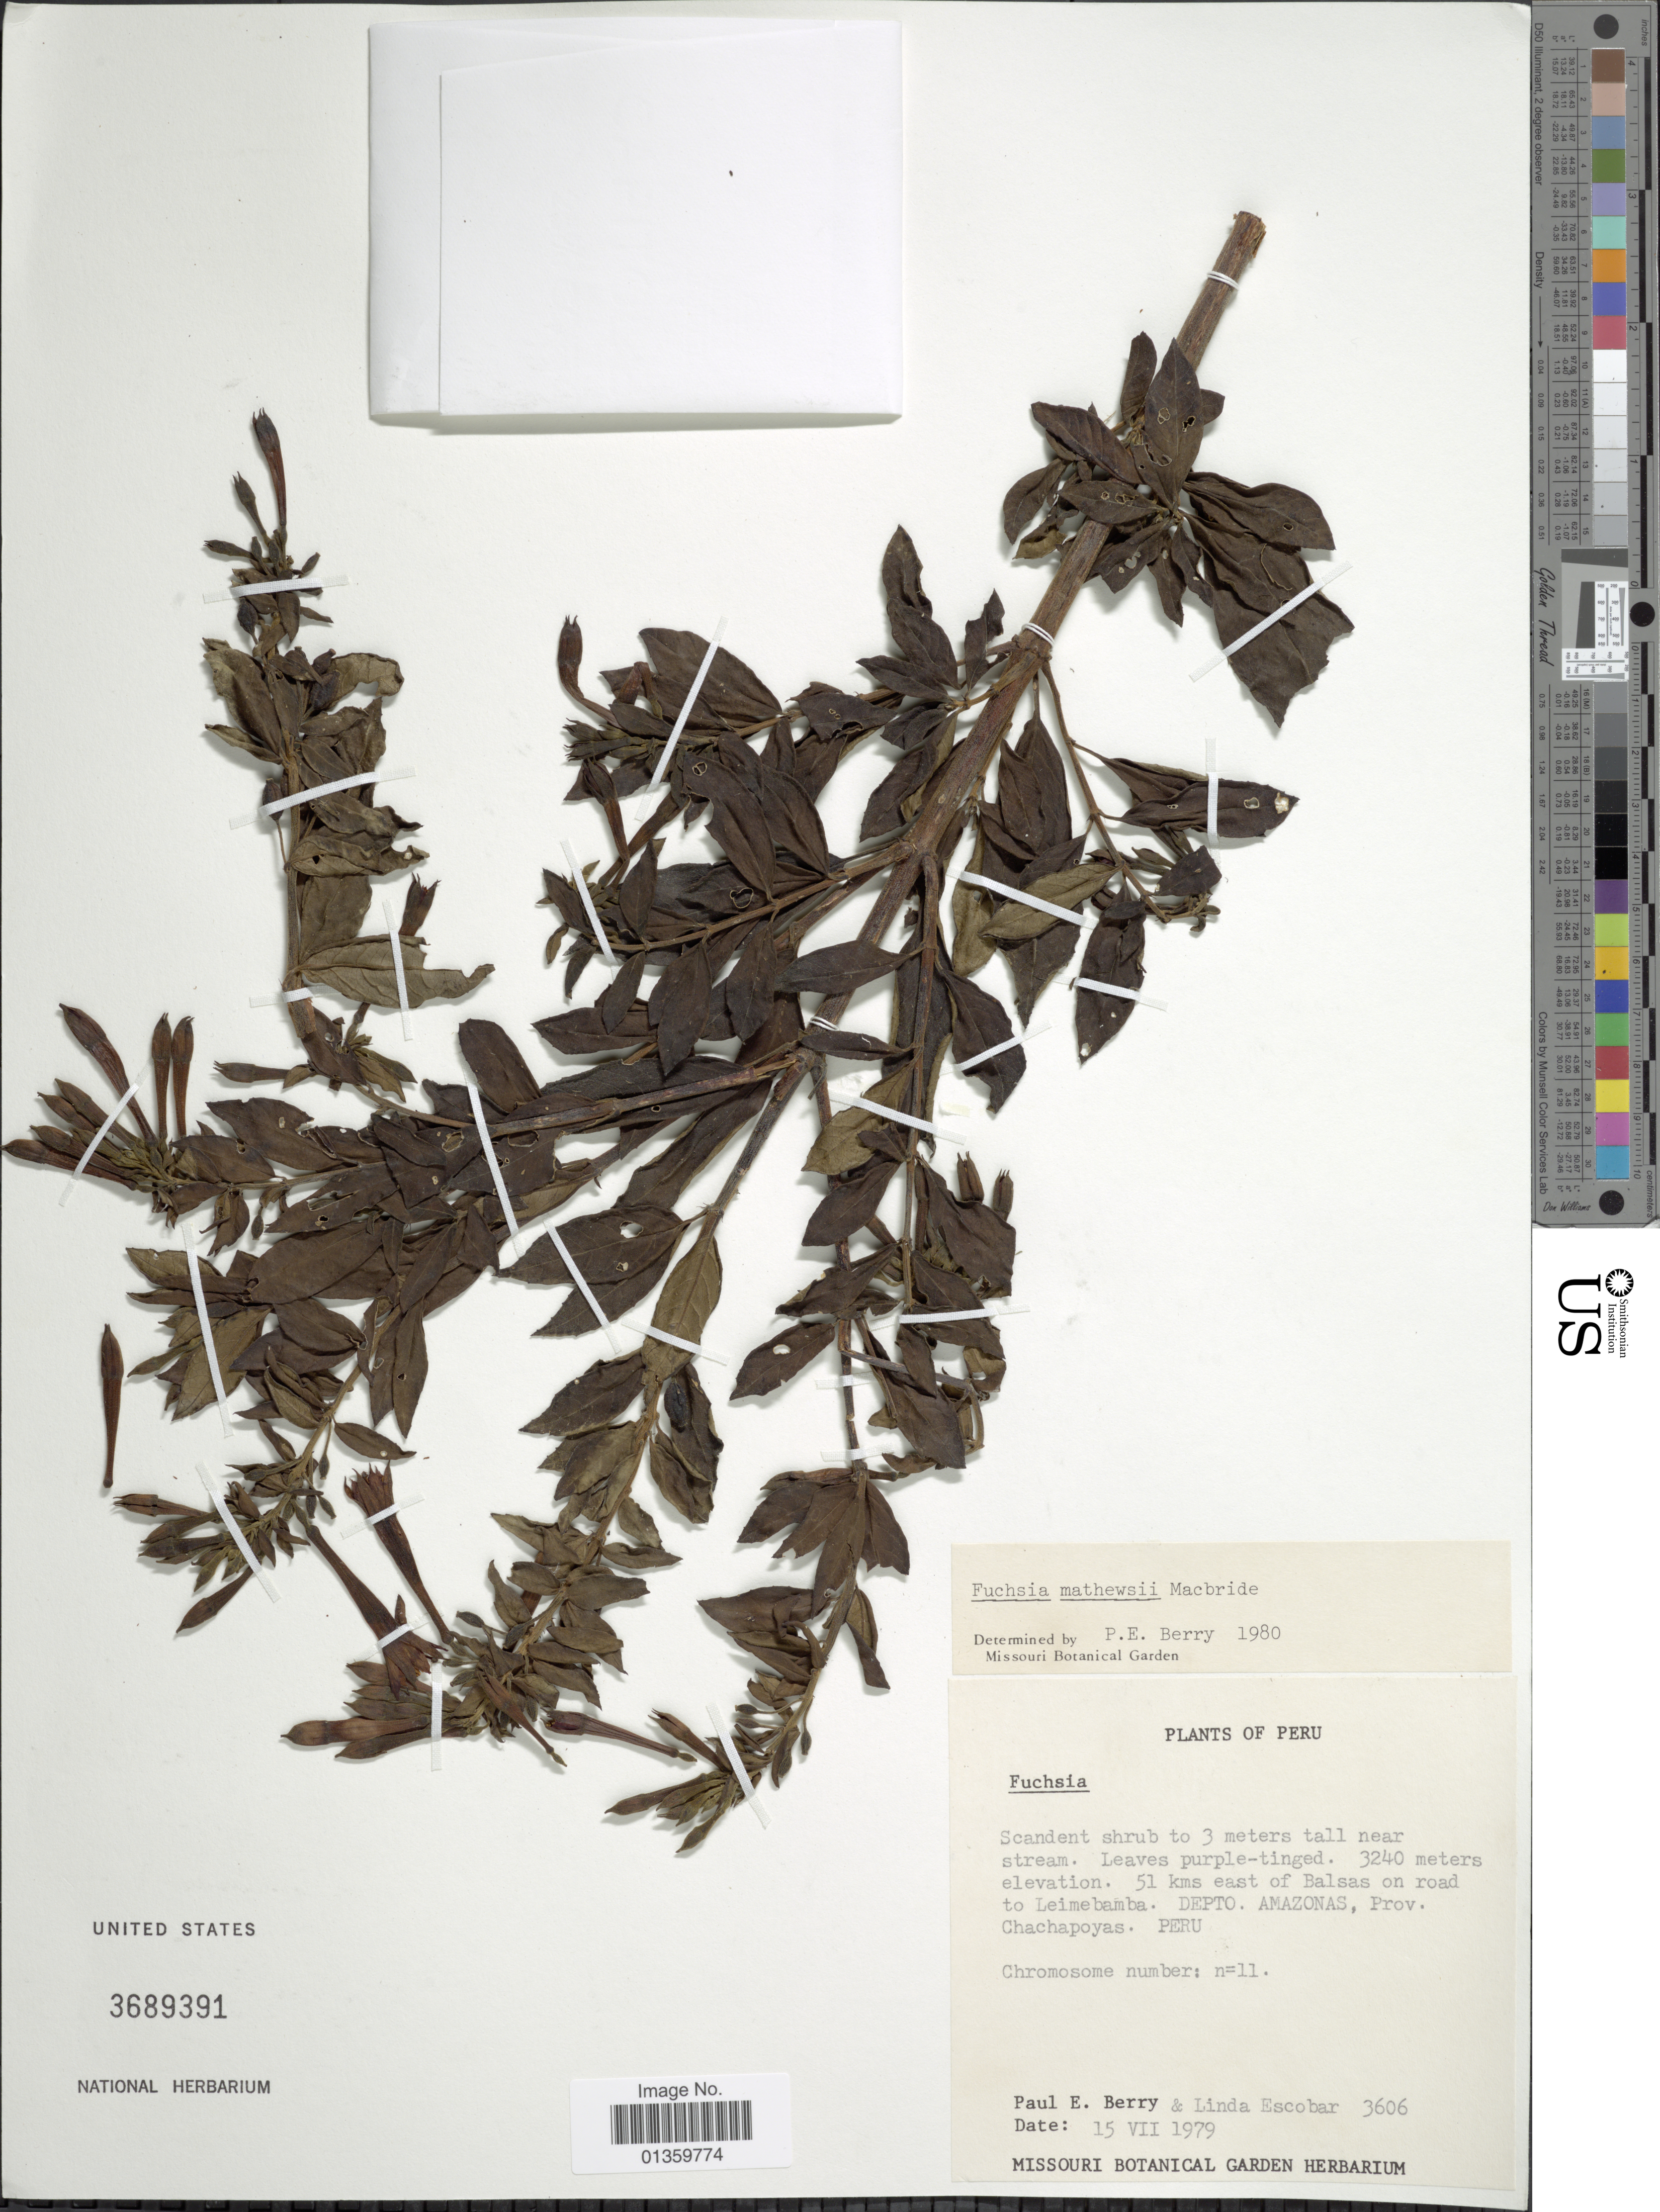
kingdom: Plantae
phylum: Tracheophyta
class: Magnoliopsida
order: Myrtales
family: Onagraceae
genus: Fuchsia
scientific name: Fuchsia mathewsii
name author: J.F. Macbr.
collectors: P. E. Berry & L. K. de Escobar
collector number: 3606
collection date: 1979-07-15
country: Peru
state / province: Amazonas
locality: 51 km east of Balsas on road to Leimebamba, Prov. Chachapoyas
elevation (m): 3240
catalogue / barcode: US 3689391